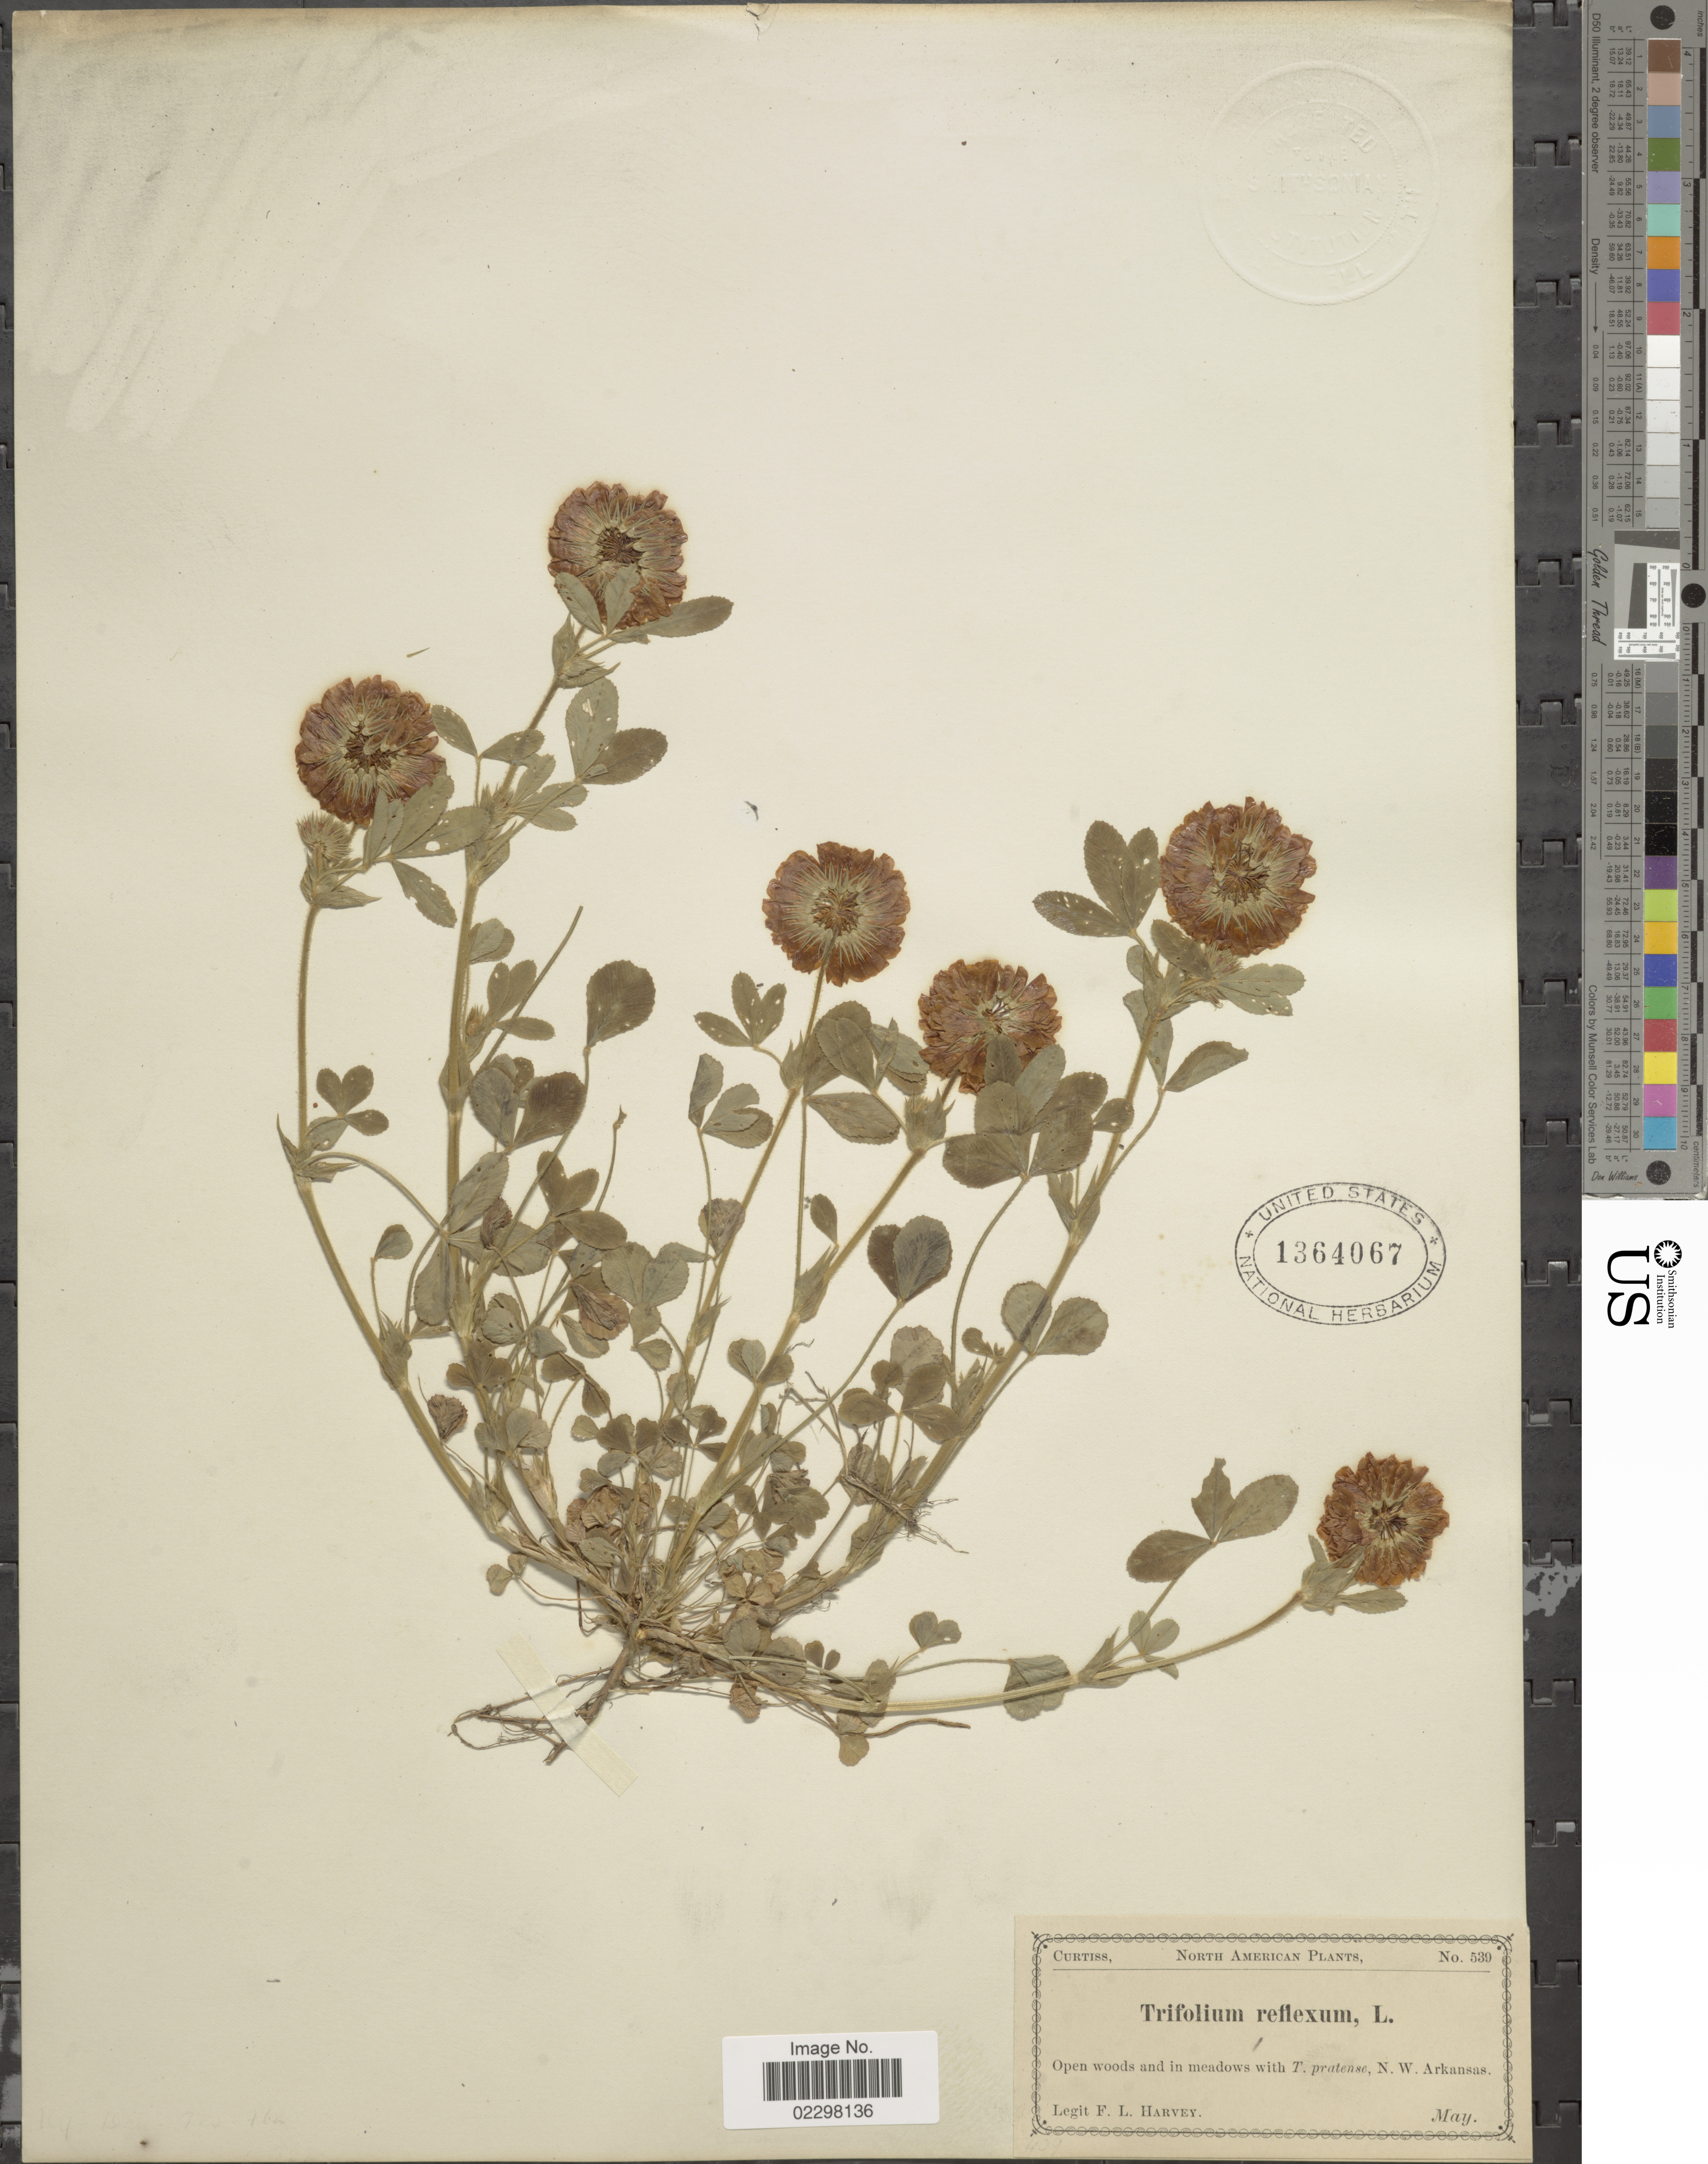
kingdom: Plantae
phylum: Tracheophyta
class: Magnoliopsida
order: Fabales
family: Fabaceae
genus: Trifolium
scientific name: Trifolium reflexum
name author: L.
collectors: F. L. Harvey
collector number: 539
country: United States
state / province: Arkansas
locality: Open woods and in meadows, N.W. Arkansas.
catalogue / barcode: US 1364067